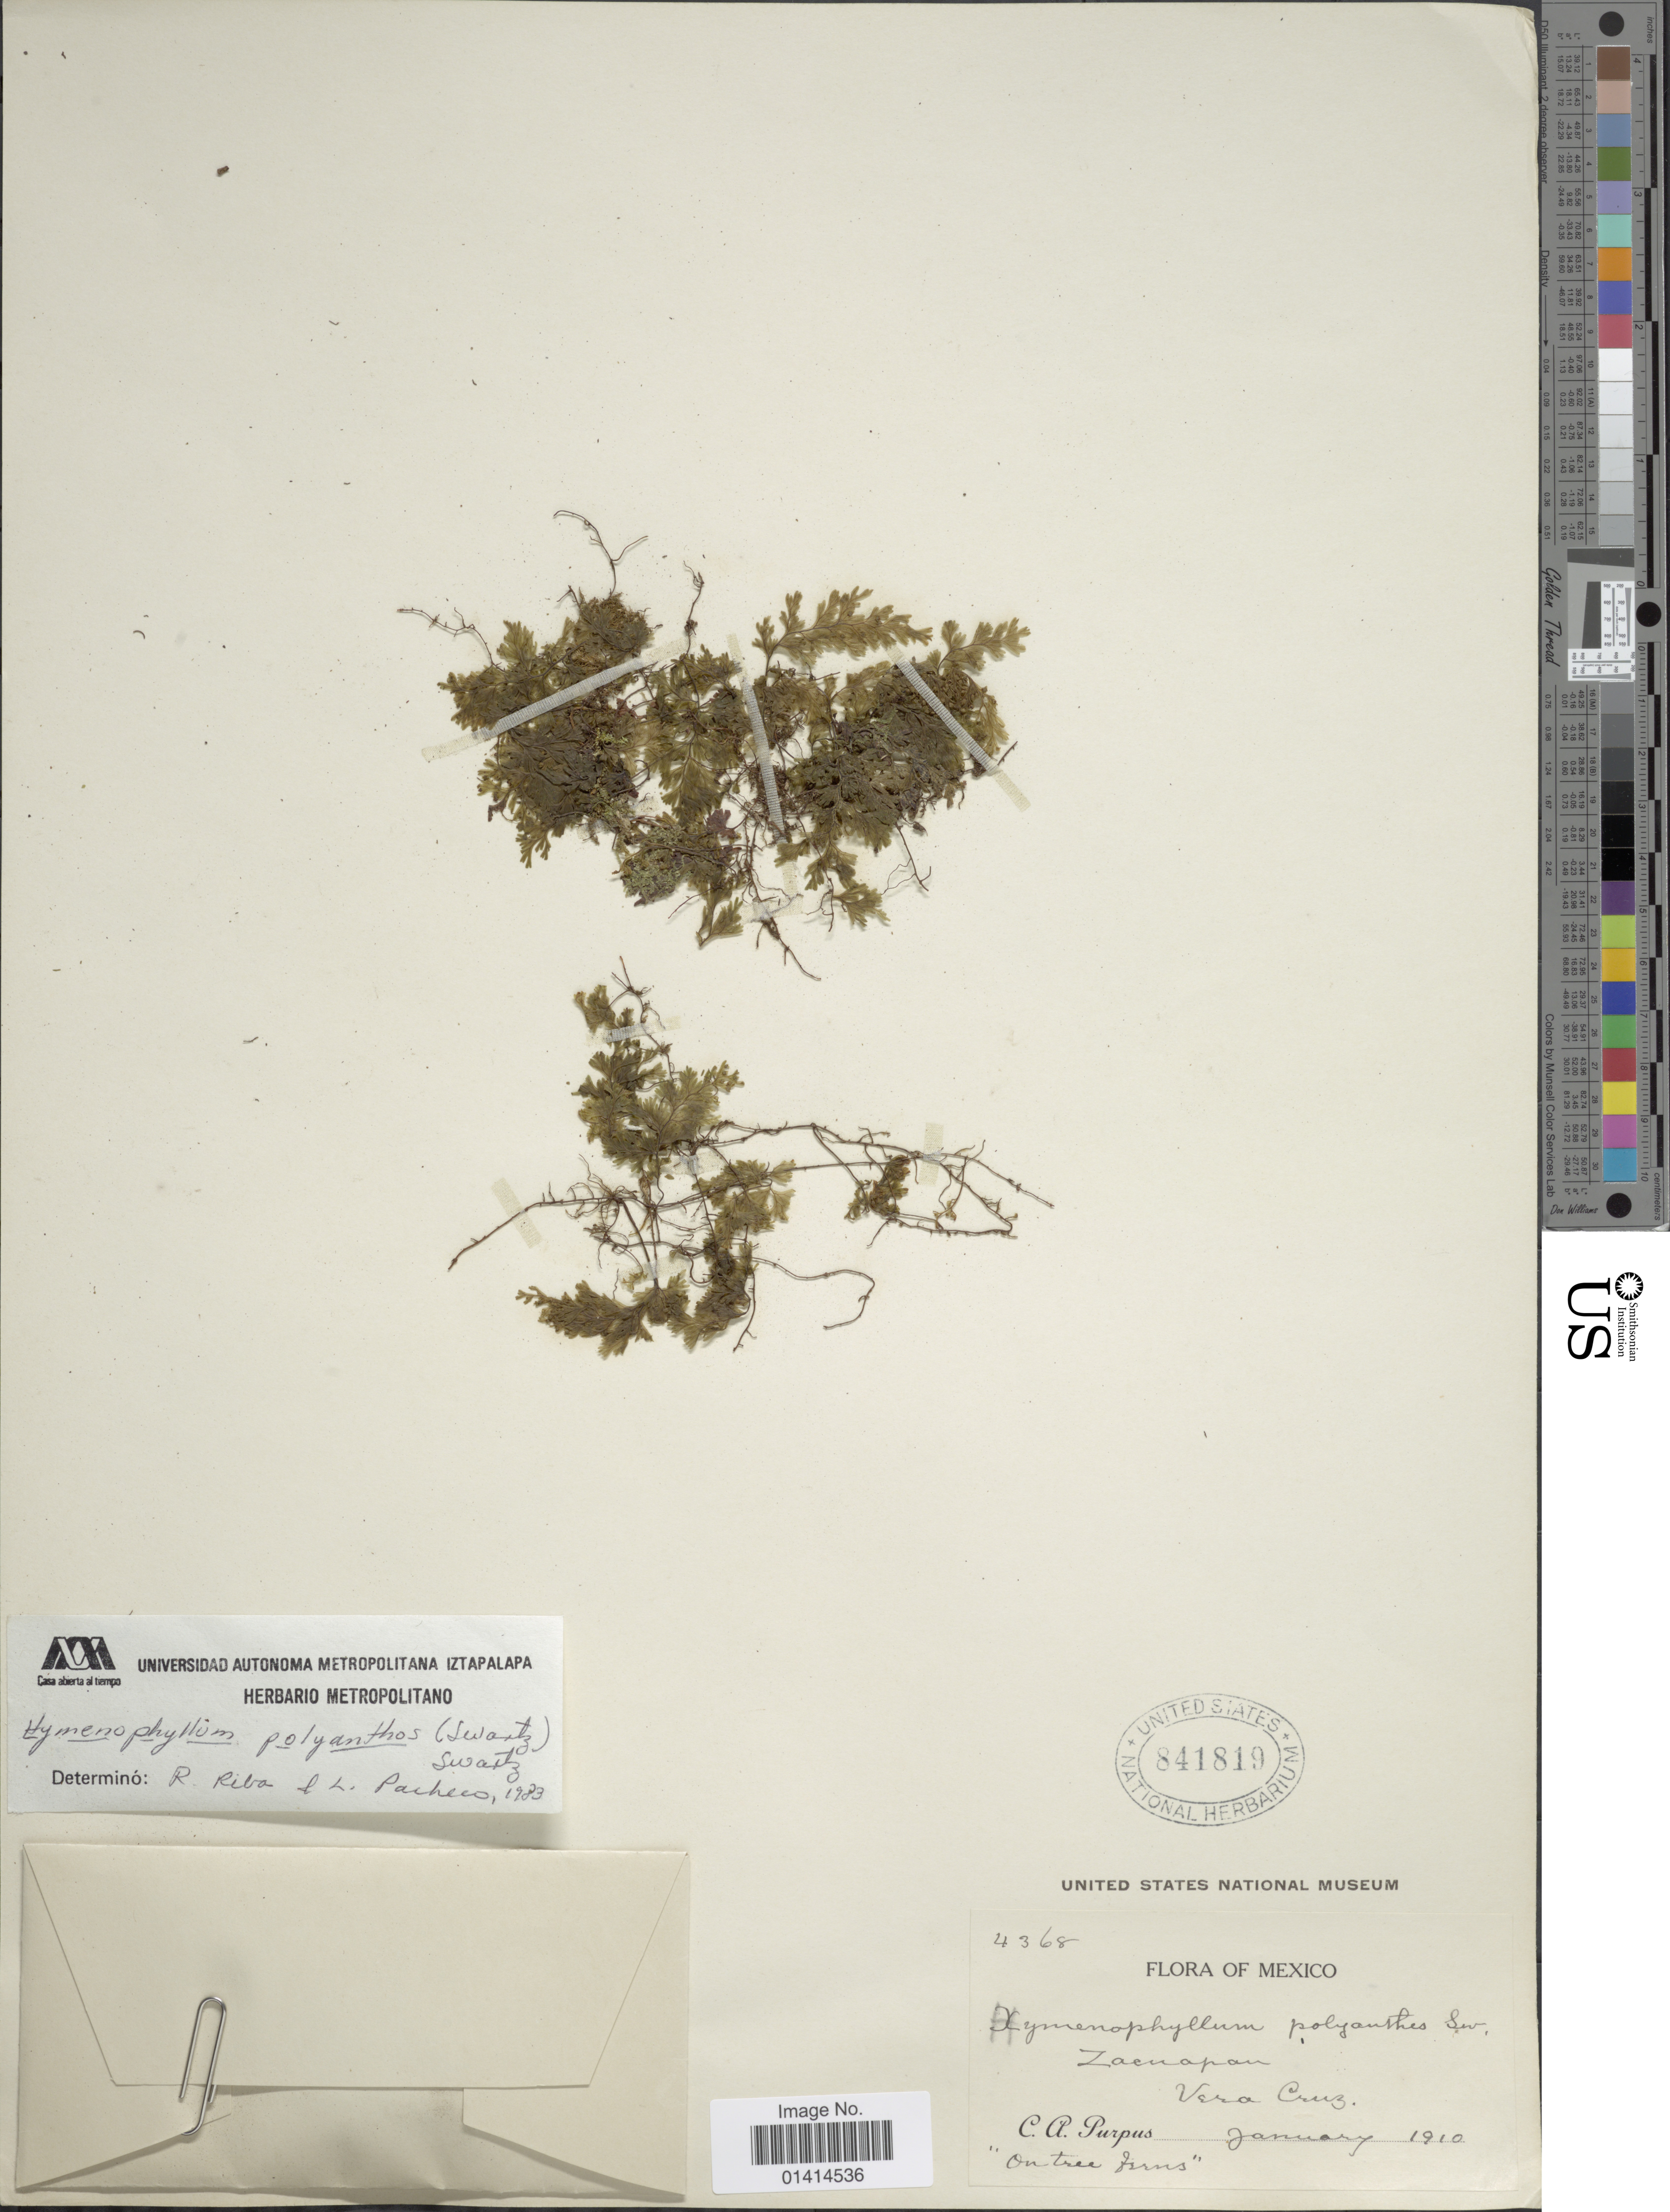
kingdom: Plantae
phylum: Tracheophyta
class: Polypodiopsida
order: Hymenophyllales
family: Hymenophyllaceae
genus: Hymenophyllum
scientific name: Hymenophyllum polyanthos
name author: (Sw.) Sw.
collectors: C. A. Purpus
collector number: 4368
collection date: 1910-01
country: Mexico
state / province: Veracruz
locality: Zacuapan, Vracruz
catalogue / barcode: US 841819